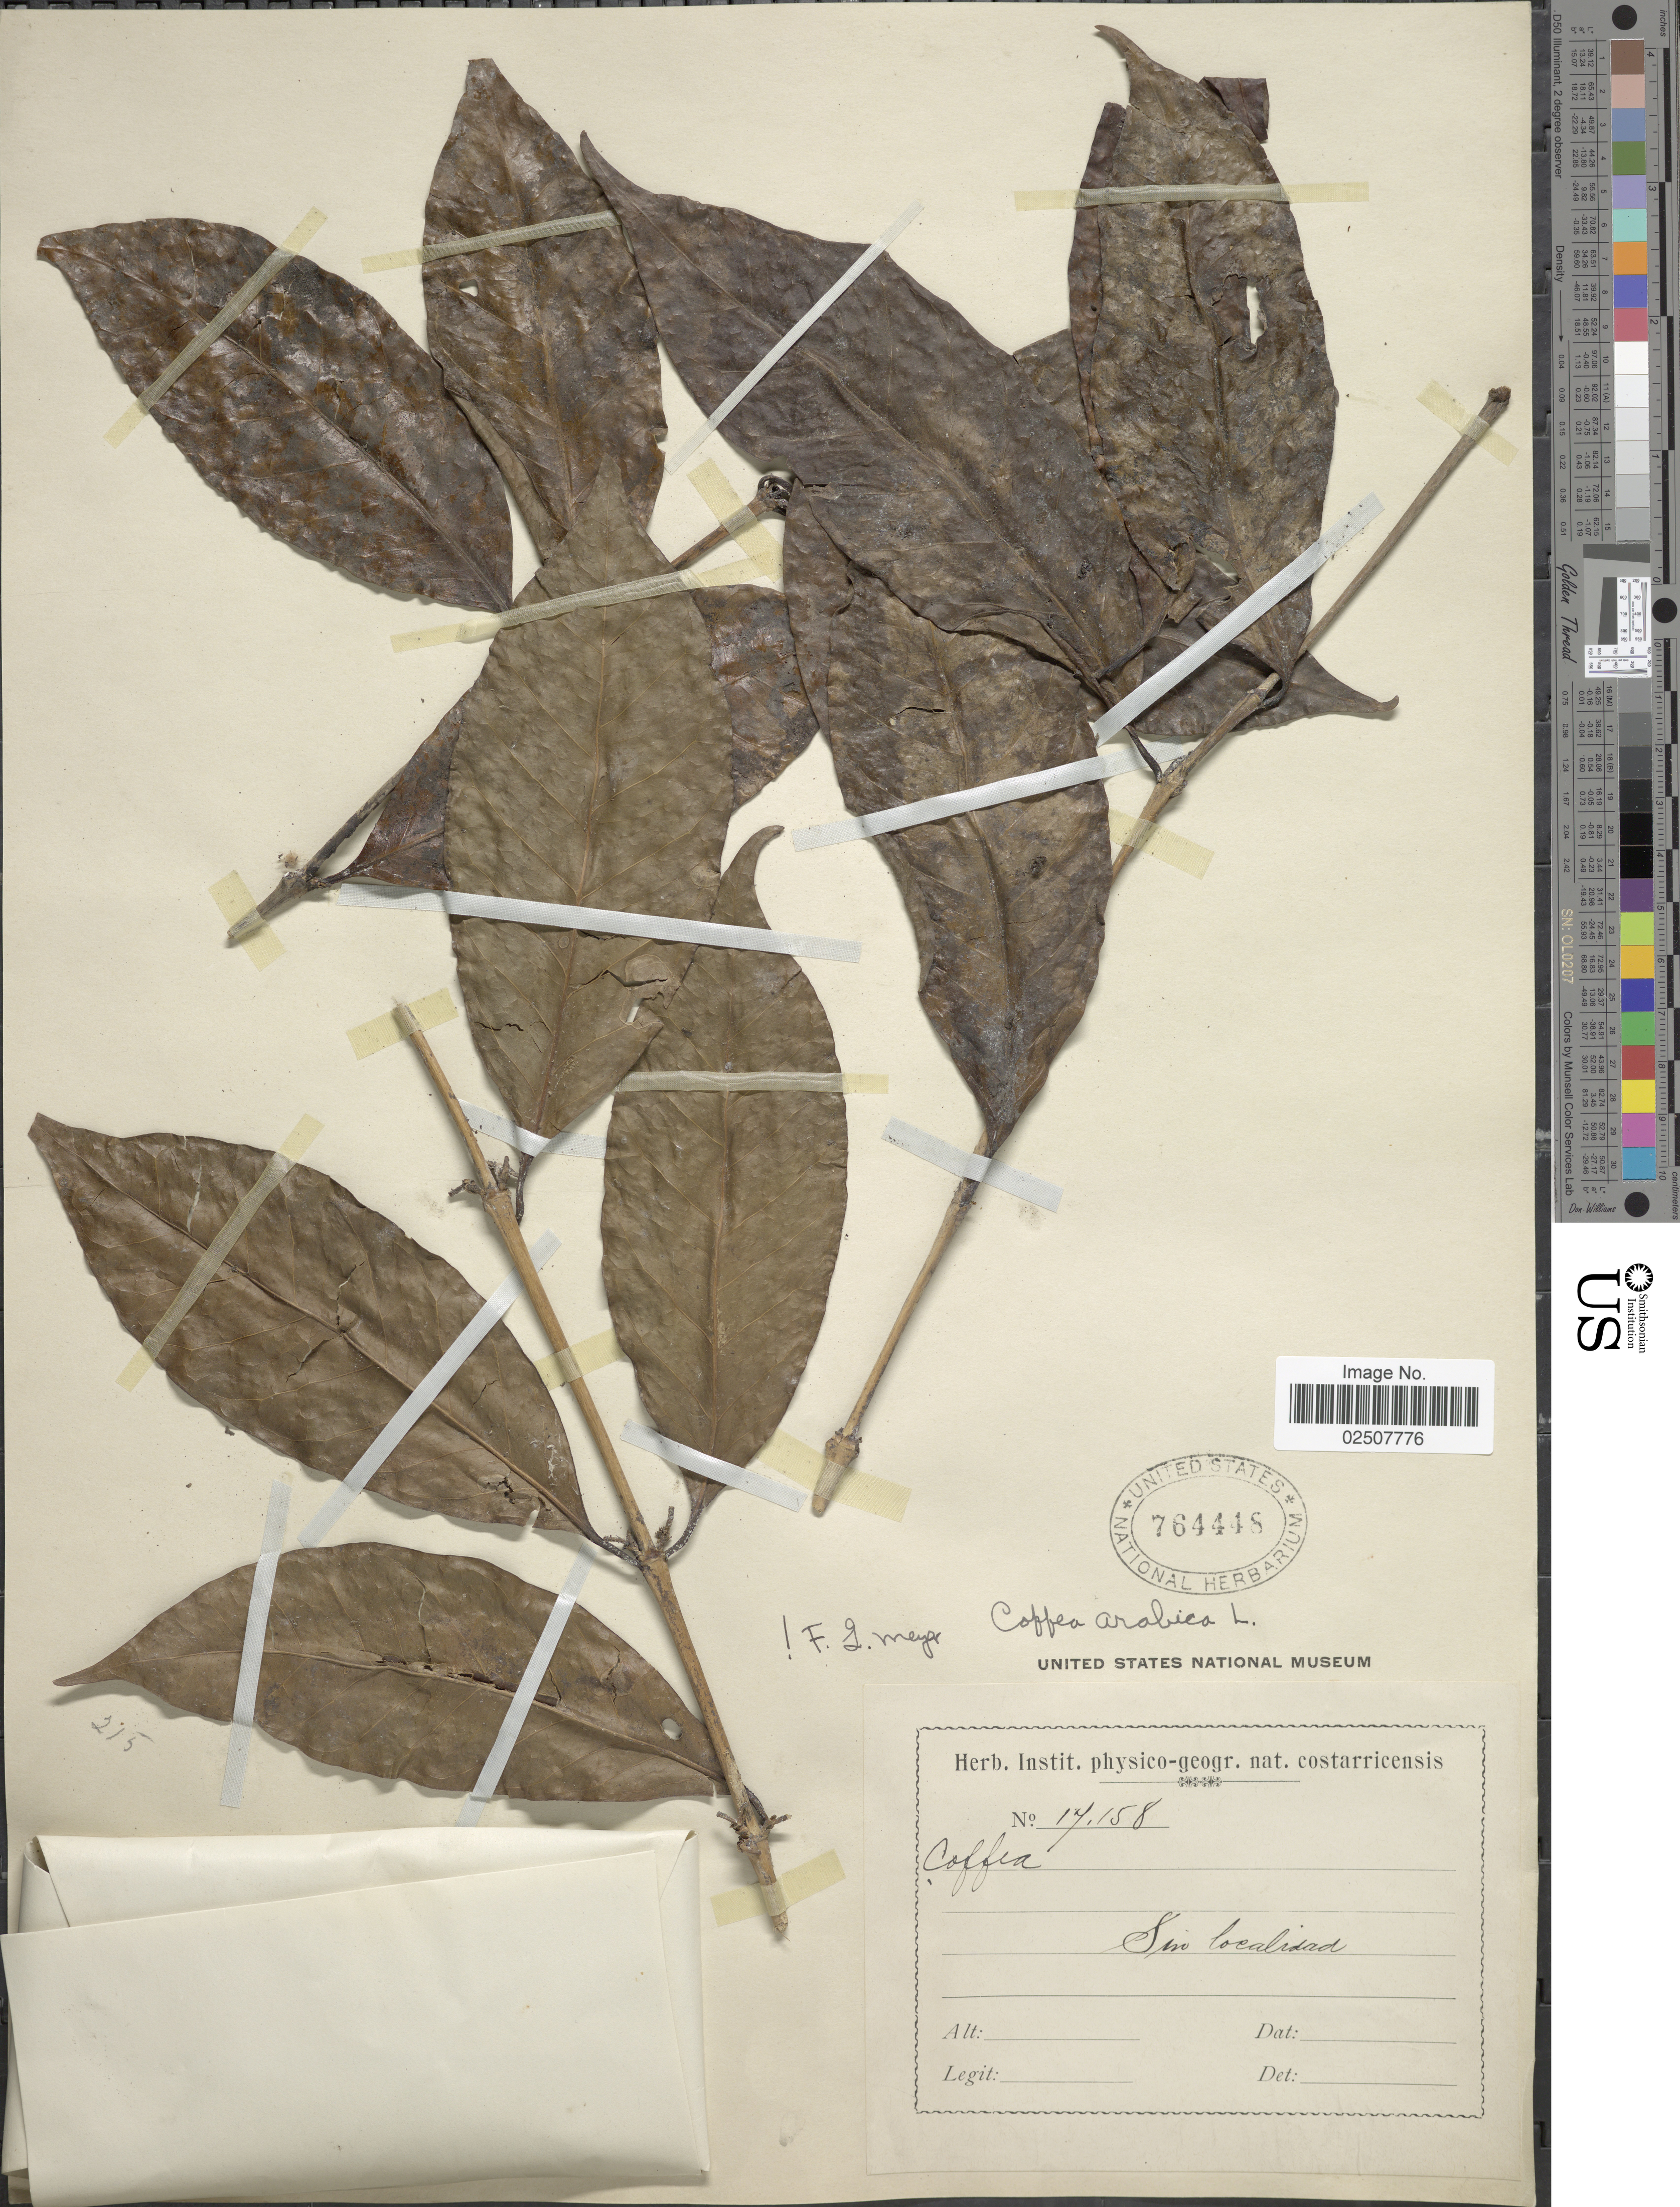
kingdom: Plantae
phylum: Tracheophyta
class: Magnoliopsida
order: Gentianales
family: Rubiaceae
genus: Coffea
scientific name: Coffea arabica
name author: L.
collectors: ex herb. Instit. physico-geogr. nat. costarricensis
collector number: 17158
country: Costa Rica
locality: Sin localidad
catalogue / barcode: US 764448